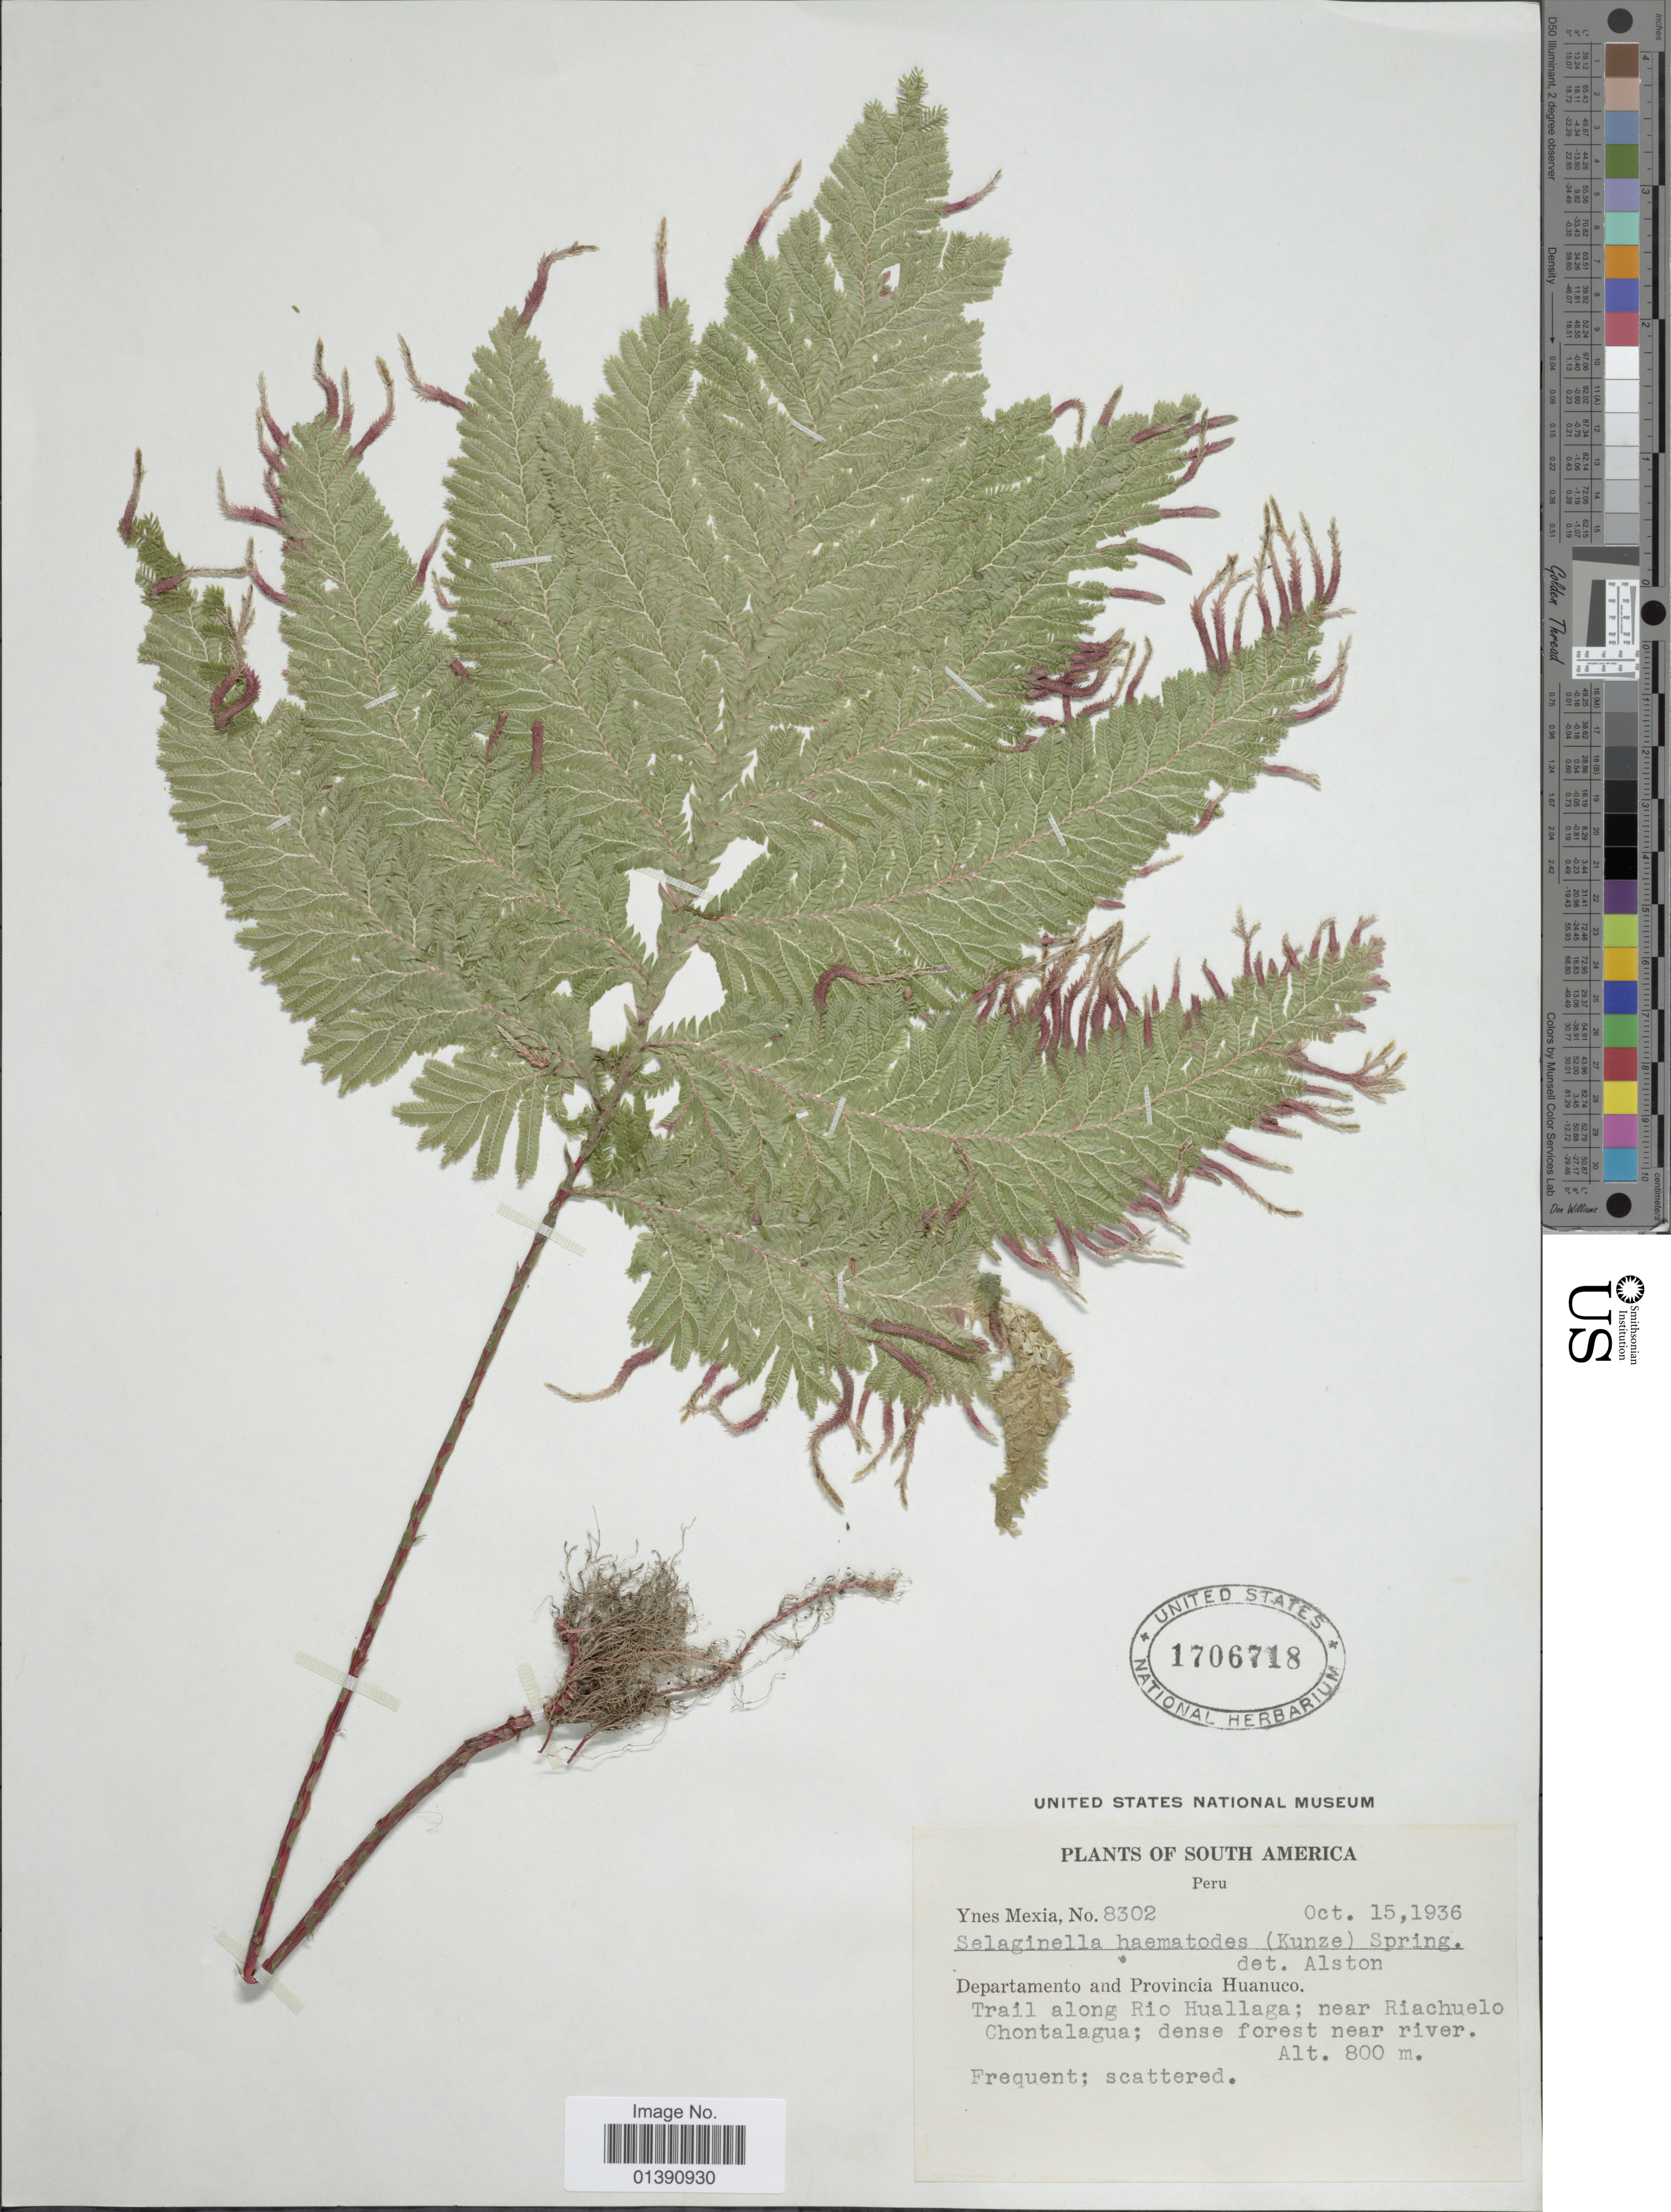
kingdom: Plantae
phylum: Tracheophyta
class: Lycopodiopsida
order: Selaginellales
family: Selaginellaceae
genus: Selaginella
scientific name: Selaginella haematodes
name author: (Kunze) Spring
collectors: Y. Mexia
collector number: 8302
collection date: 1936-10-15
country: Peru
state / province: Huánuco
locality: Department and Province Huanuco, Trail along Rio Huallaga; near Riachuelo Chontalagua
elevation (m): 800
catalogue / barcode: US 1706718